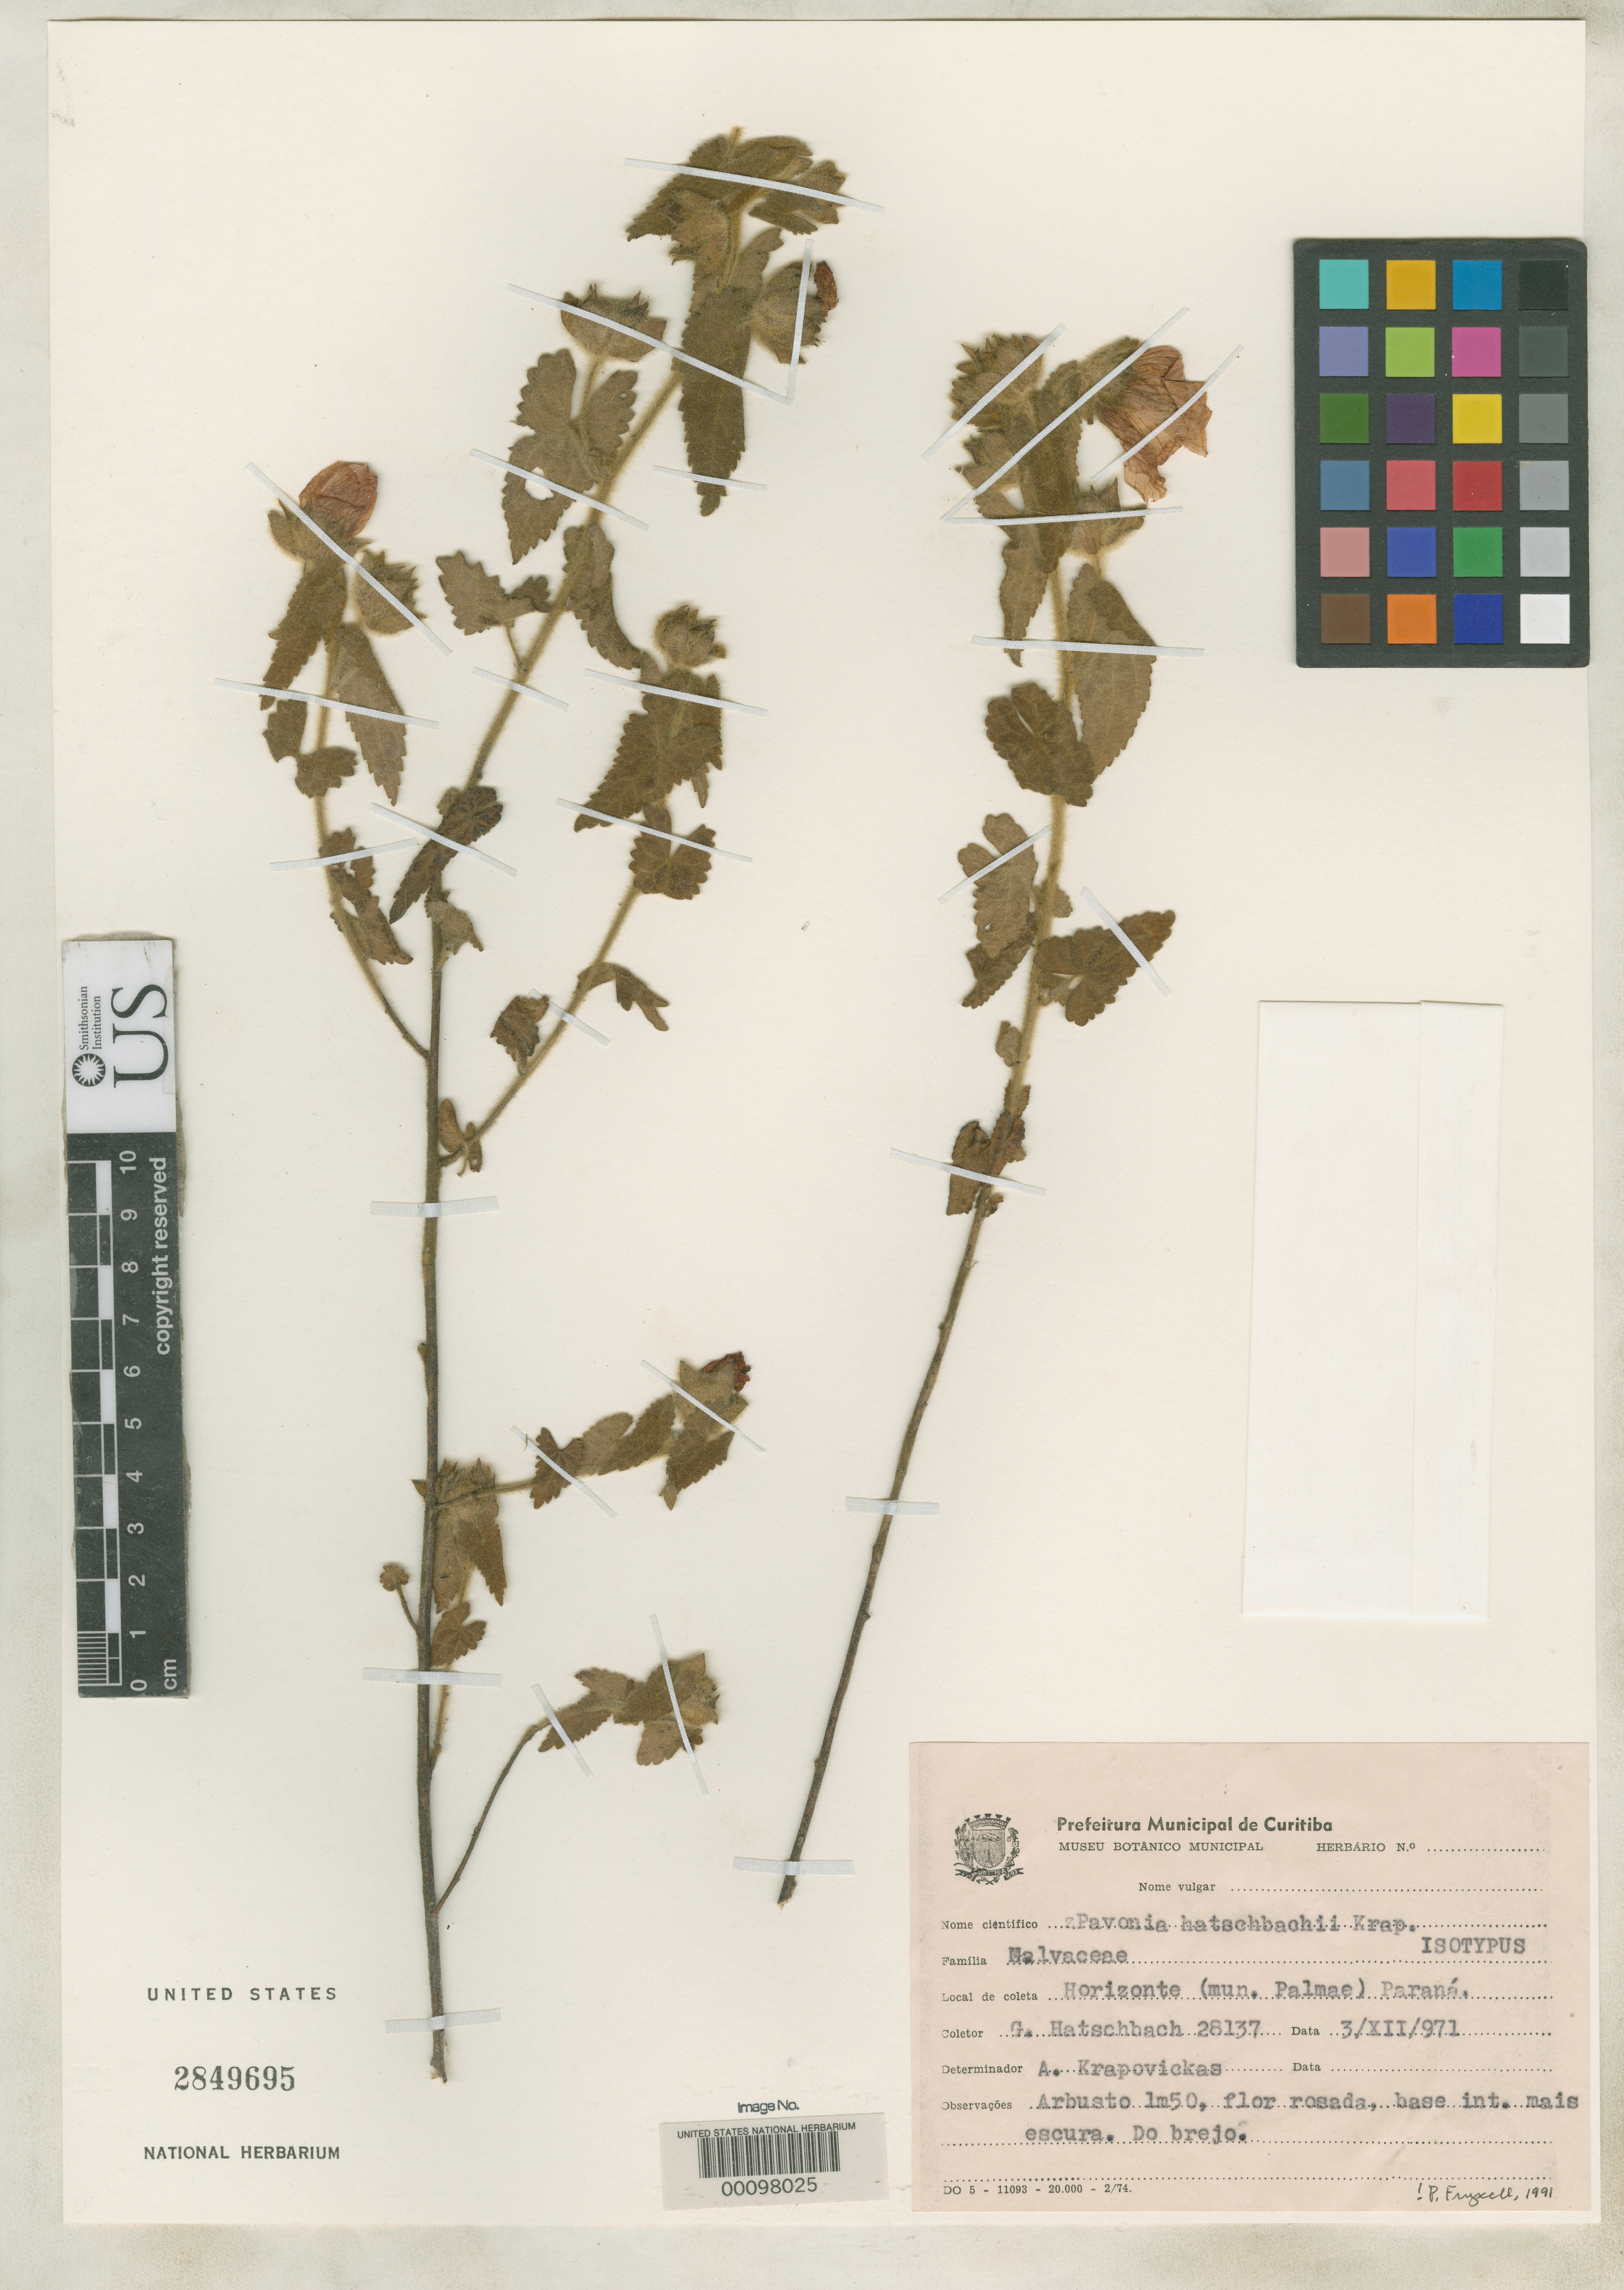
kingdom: Plantae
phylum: Tracheophyta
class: Magnoliopsida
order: Malvales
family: Malvaceae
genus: Pavonia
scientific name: Pavonia hatschbachii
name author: Krapov.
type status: Isotype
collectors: G. Hatschbach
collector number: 28137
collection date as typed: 03 Dec 1971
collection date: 1971-12-03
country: Brazil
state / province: Paraná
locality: Horizonte.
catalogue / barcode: US 2849695